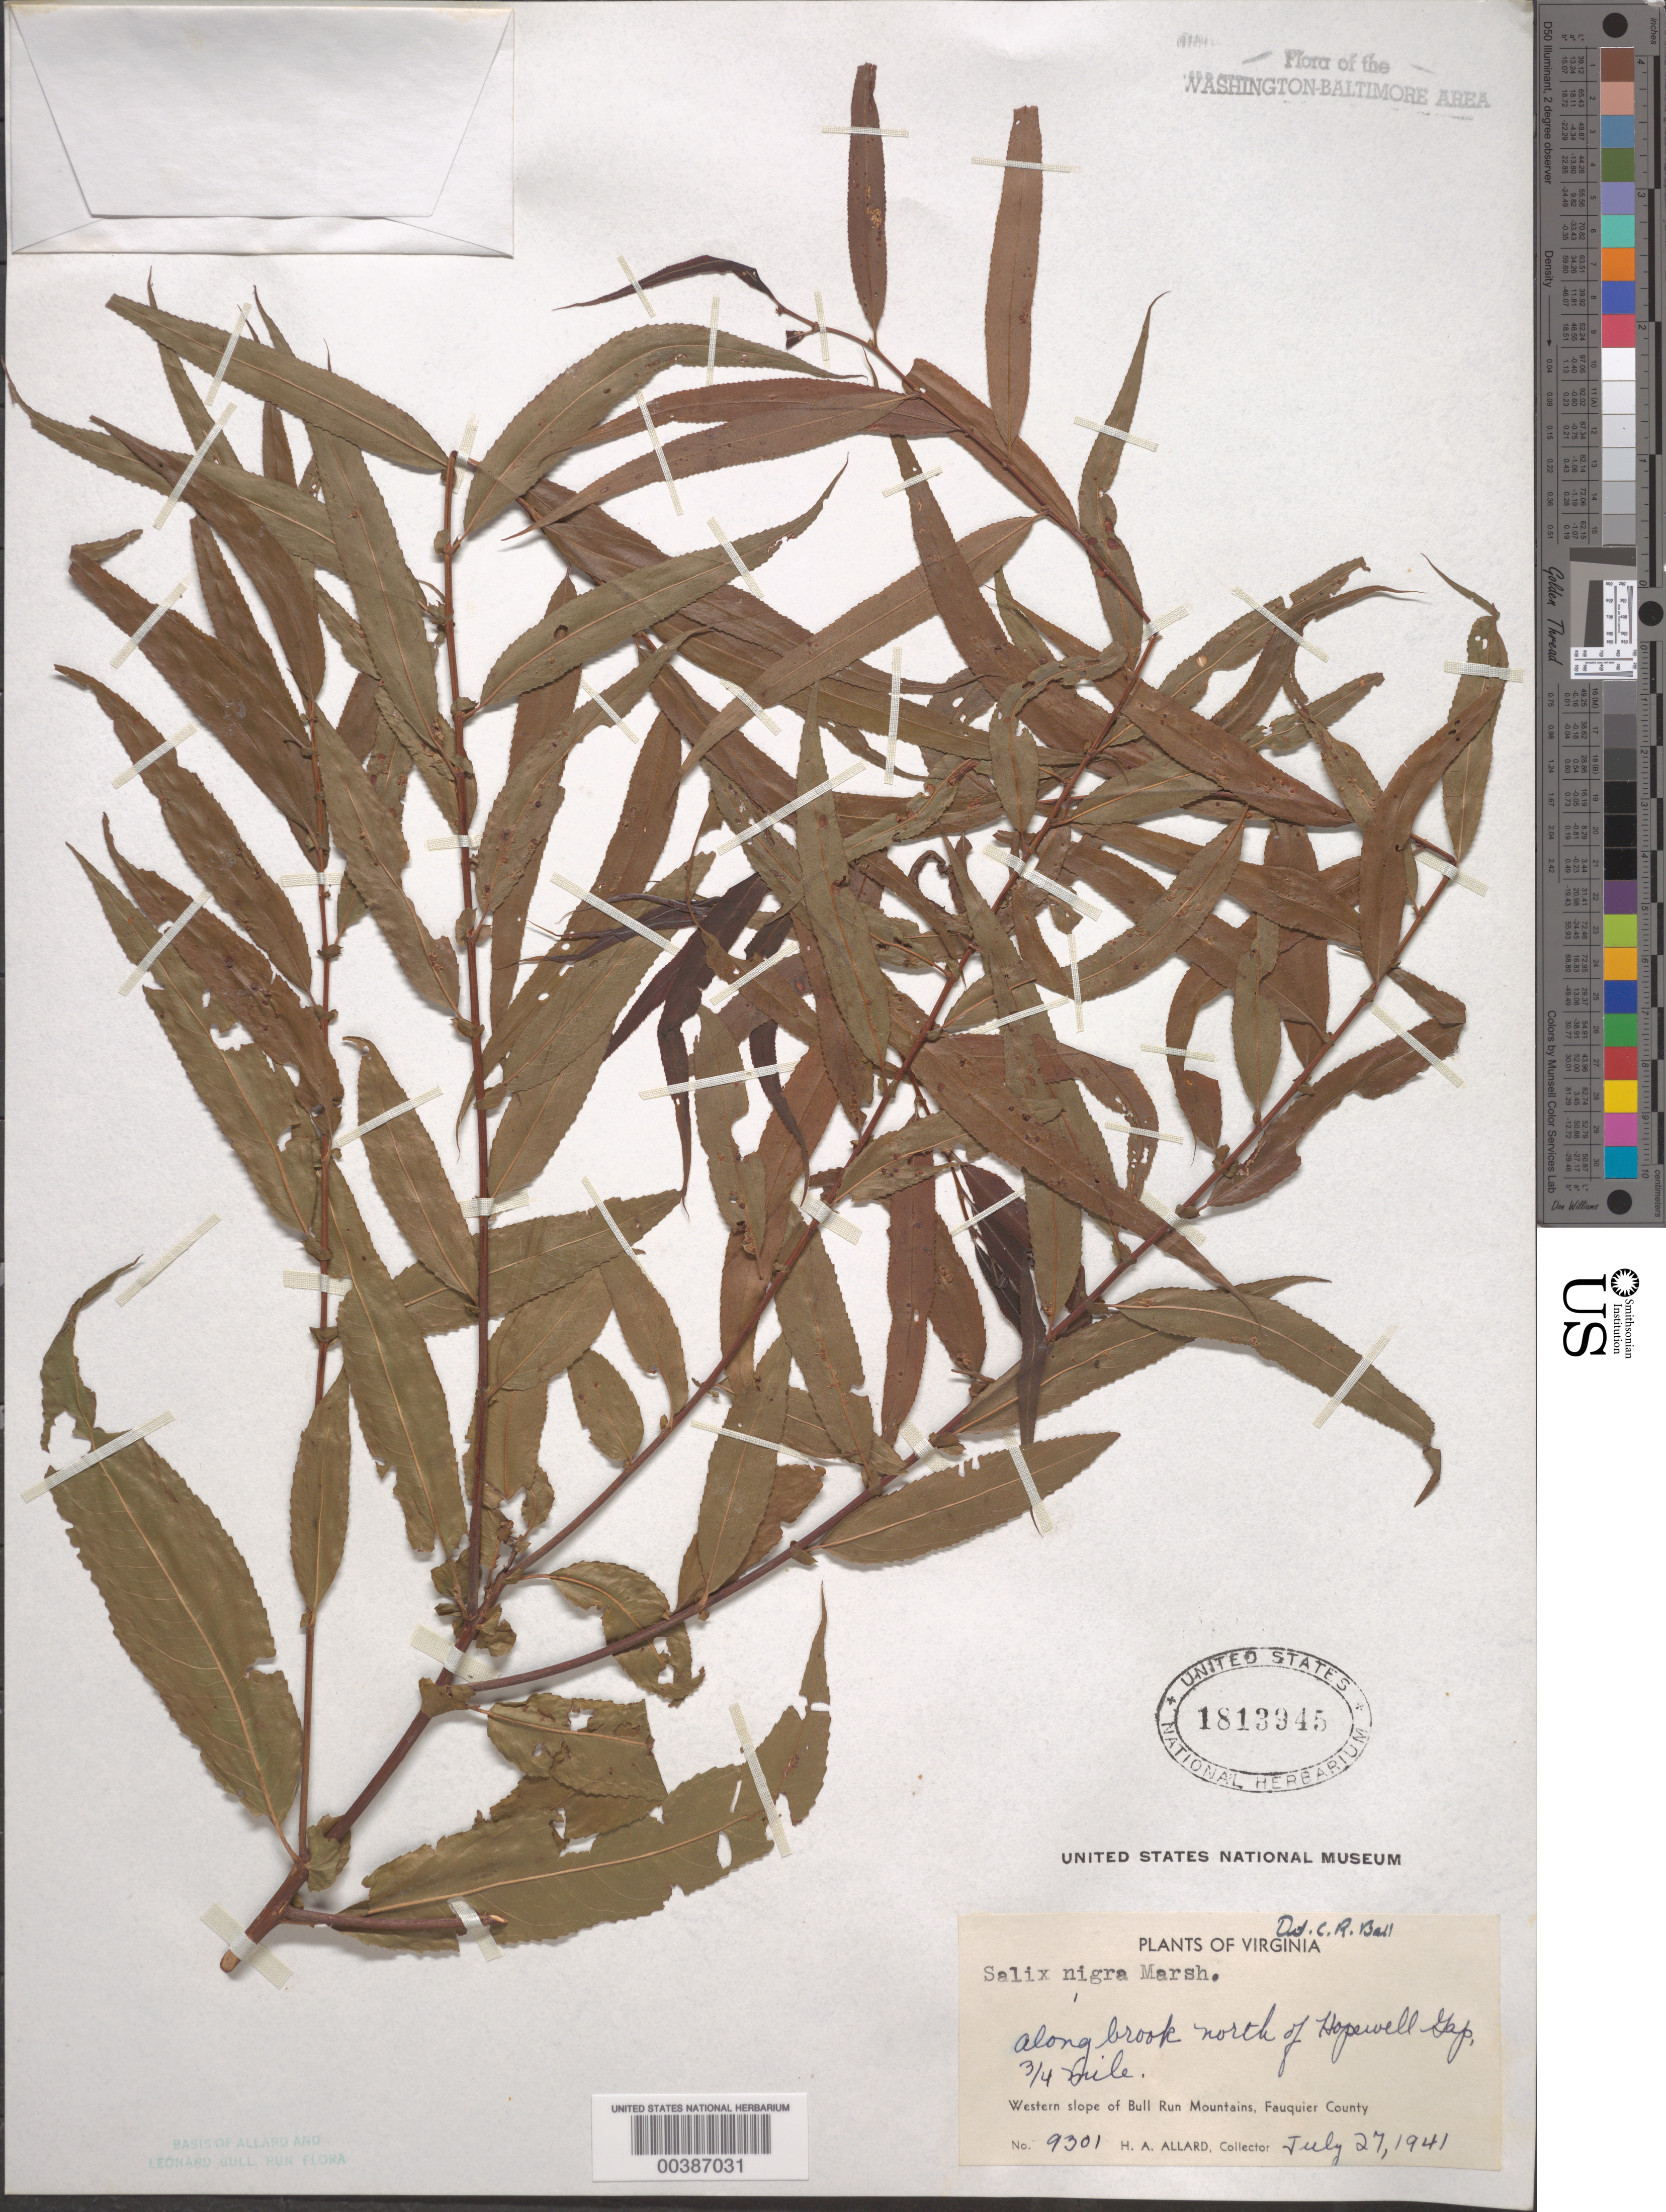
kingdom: Plantae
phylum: Tracheophyta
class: Magnoliopsida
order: Malpighiales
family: Salicaceae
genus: Salix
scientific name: Salix nigra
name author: Marshall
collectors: H. A. Allard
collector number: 9301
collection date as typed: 27 Jul 1941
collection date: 1941-07-27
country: United States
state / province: Virginia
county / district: Fauquier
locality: North of Hopewell Gap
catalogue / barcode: US 1813945